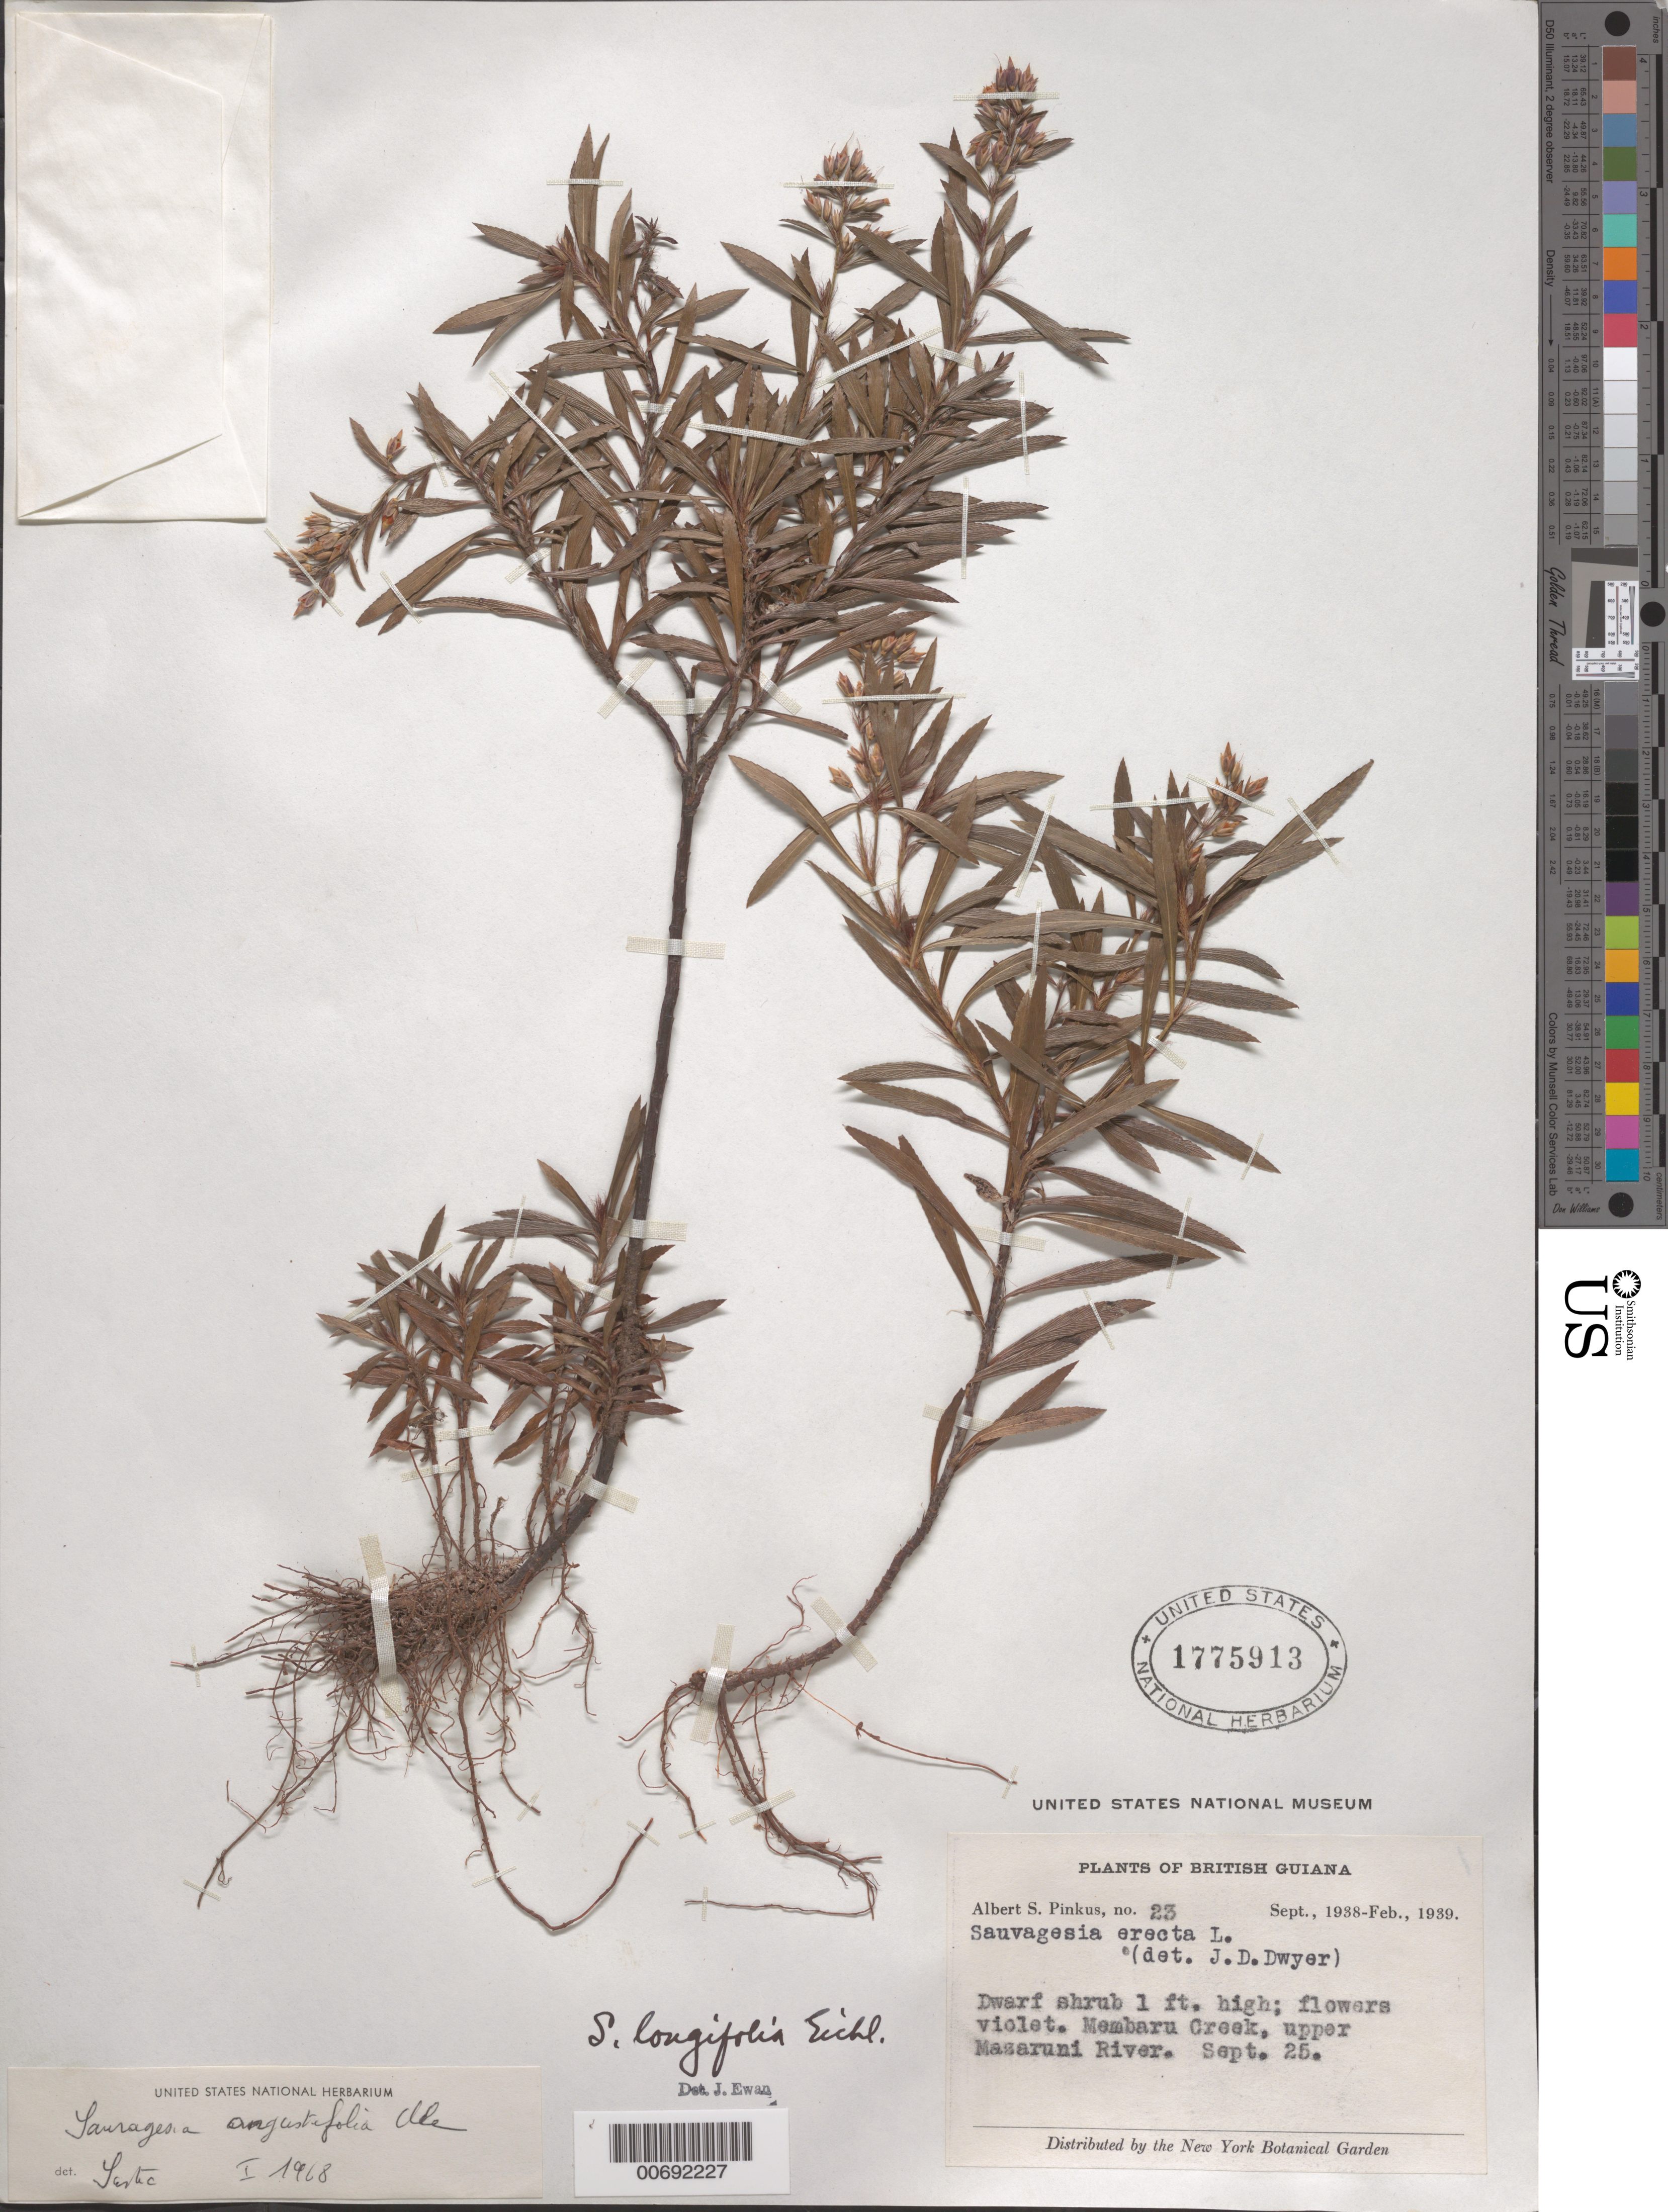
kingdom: Plantae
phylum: Tracheophyta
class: Magnoliopsida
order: Malpighiales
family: Ochnaceae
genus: Sauvagesia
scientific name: Sauvagesia angustifolia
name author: Ule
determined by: Sastre, C. H. L.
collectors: A. Pinkus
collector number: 23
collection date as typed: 25-Sep-38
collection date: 1938-09-25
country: Guyana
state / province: Cuyuni-Mazaruni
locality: Membaru Creek, upper Mazaruni R.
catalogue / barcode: US 1775913